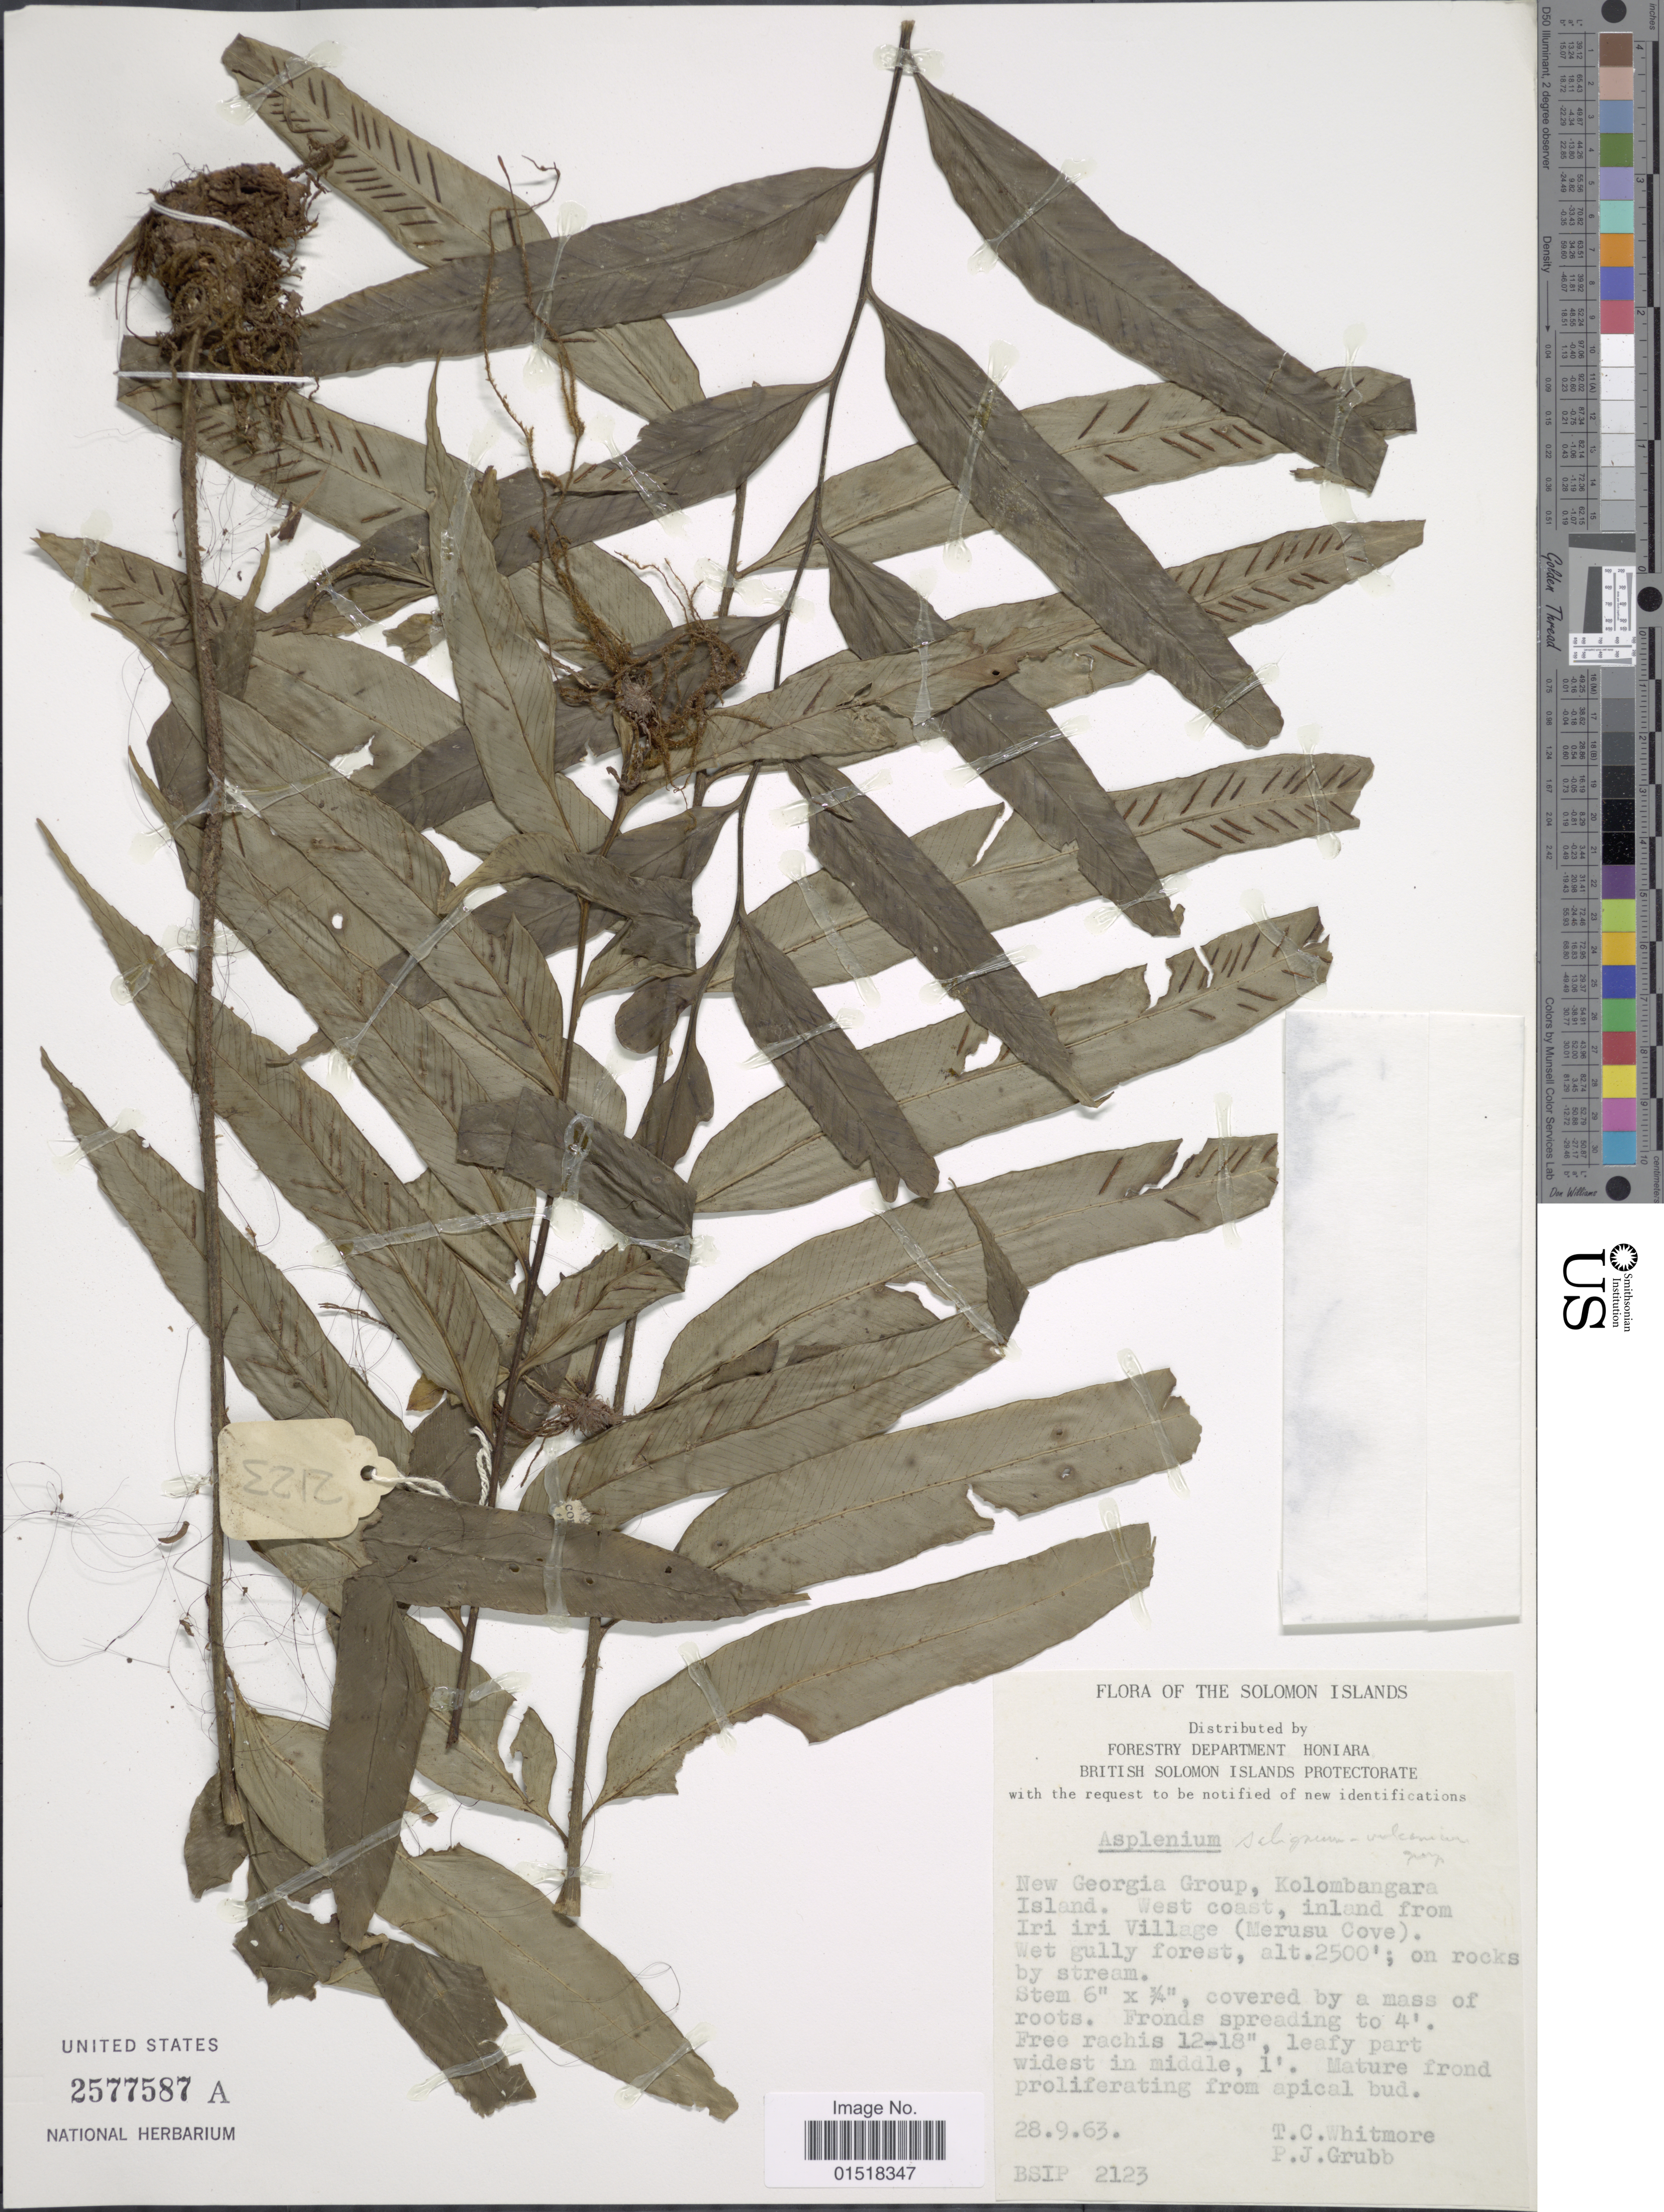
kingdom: Plantae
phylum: Tracheophyta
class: Polypodiopsida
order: Polypodiales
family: Aspleniaceae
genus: Asplenium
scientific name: Asplenium vulcanicum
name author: Blume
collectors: T. C. Whitmore & P. J. Grubb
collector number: BSIP 2123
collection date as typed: Transcribed d/m/y: 28/9/63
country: Solomon Islands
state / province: Solomon Islands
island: Kolombangara [Nduke]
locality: New Georgia Group, Kolombangara Island. West coast, inland from Iri iri Village (Merusu Cove).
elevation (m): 762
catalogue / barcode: US 2577587A